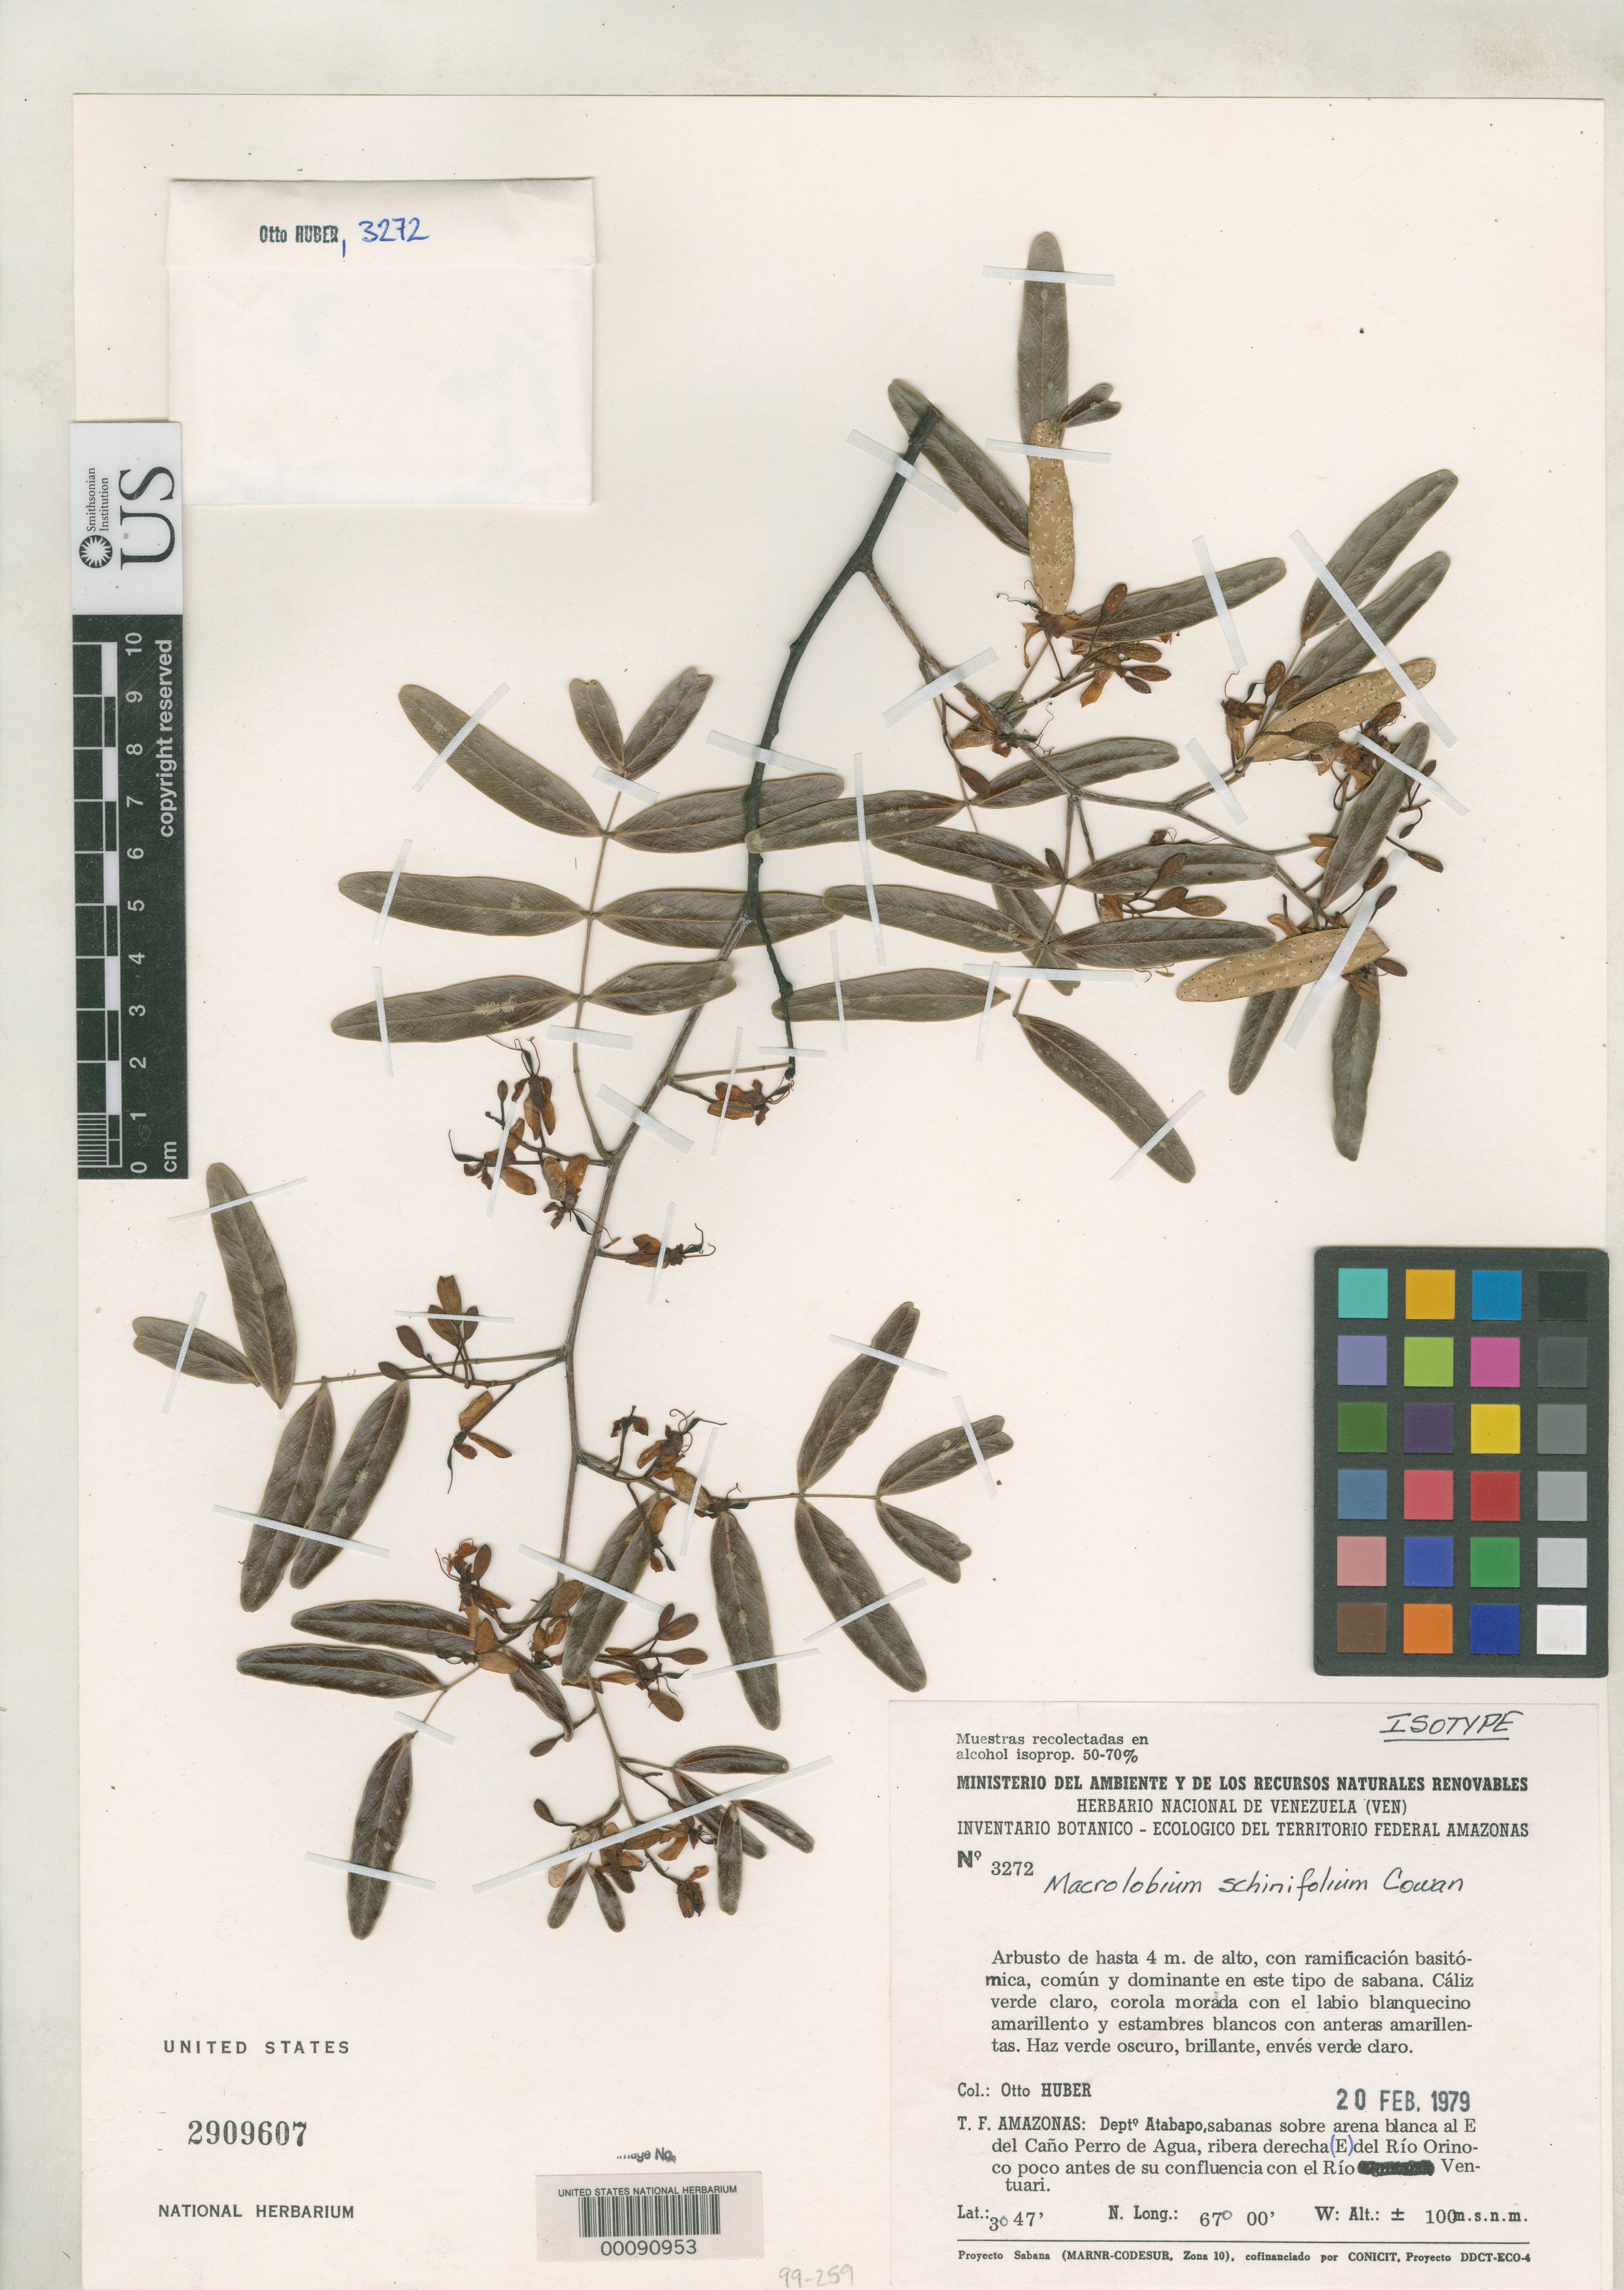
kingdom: Plantae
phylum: Tracheophyta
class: Magnoliopsida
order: Fabales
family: Fabaceae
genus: Macrolobium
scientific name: Macrolobium schinifolium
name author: R.S. Cowan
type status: Isotype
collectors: O. Huber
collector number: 3272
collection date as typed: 20 Feb 1979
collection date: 1979-02-20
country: Venezuela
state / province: Amazonas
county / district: Atabapo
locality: Cano Perro de Agua.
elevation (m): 100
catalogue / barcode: US 2909607